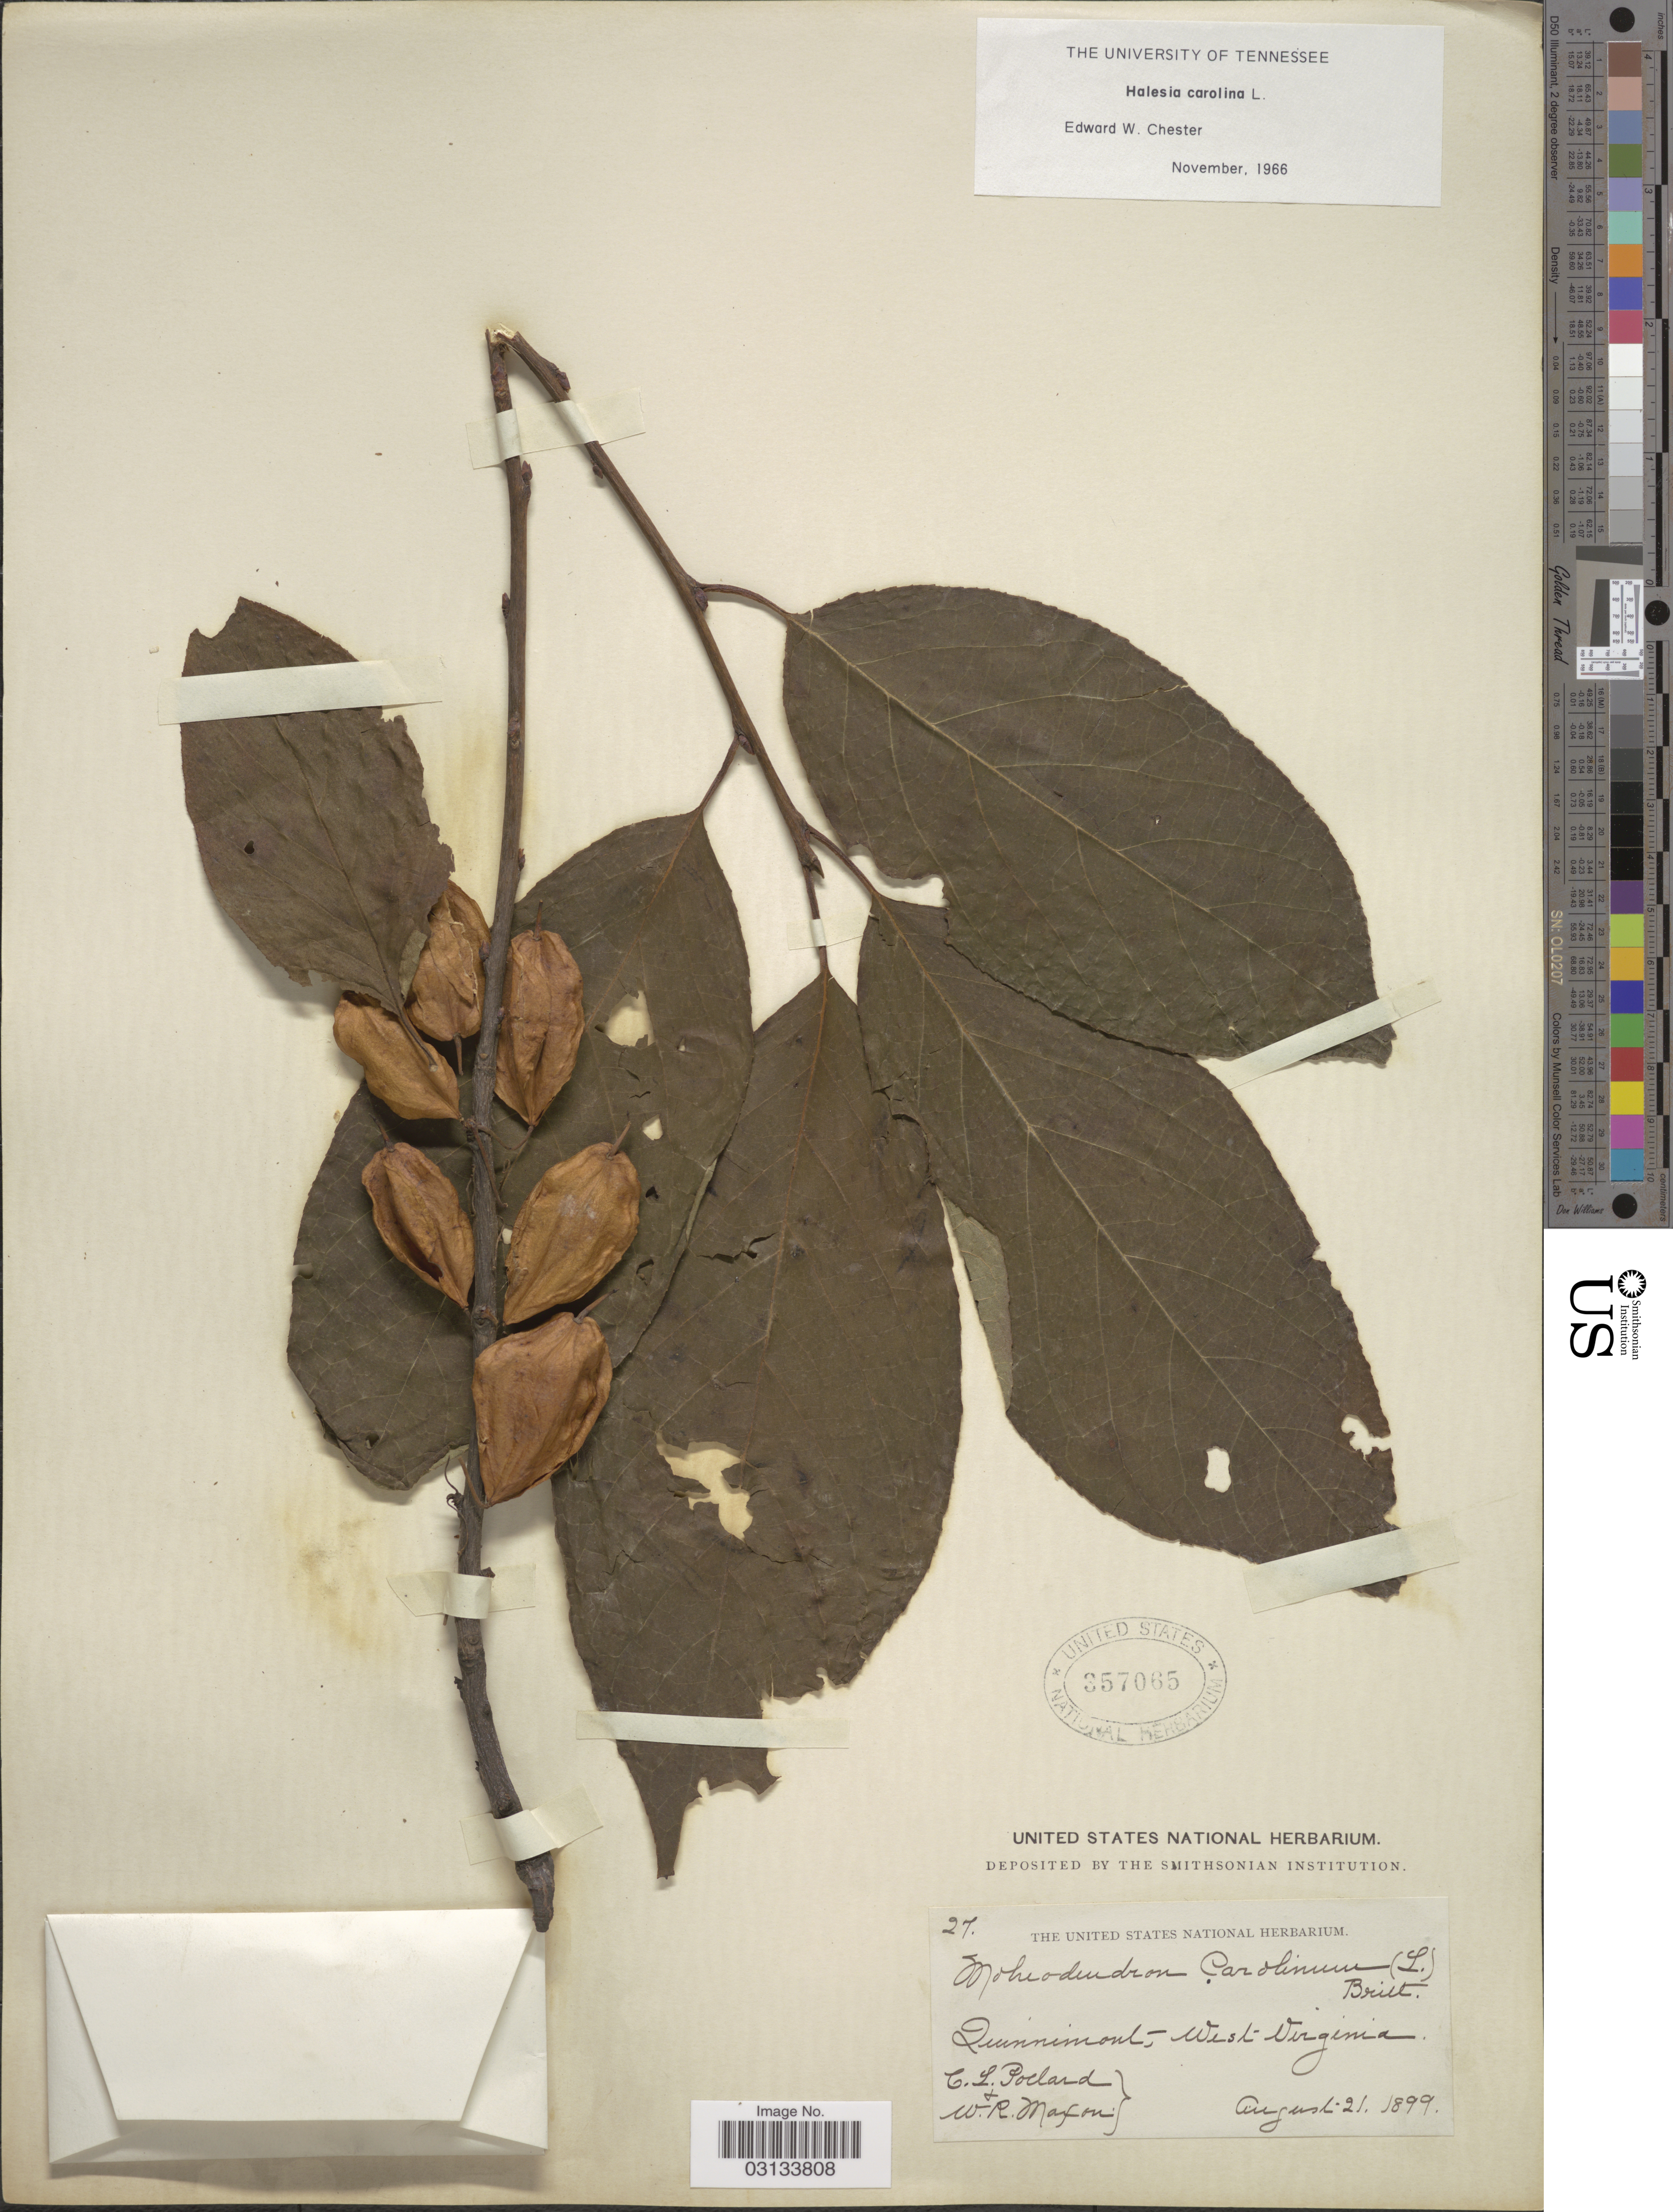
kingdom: Plantae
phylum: Tracheophyta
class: Magnoliopsida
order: Ericales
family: Styracaceae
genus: Halesia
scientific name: Halesia carolina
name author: L.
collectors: C. L. Pollard & W. R. Maxon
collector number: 27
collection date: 1899-08-21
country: United States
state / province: West Virginia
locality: Quinnimont.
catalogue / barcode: US 357065